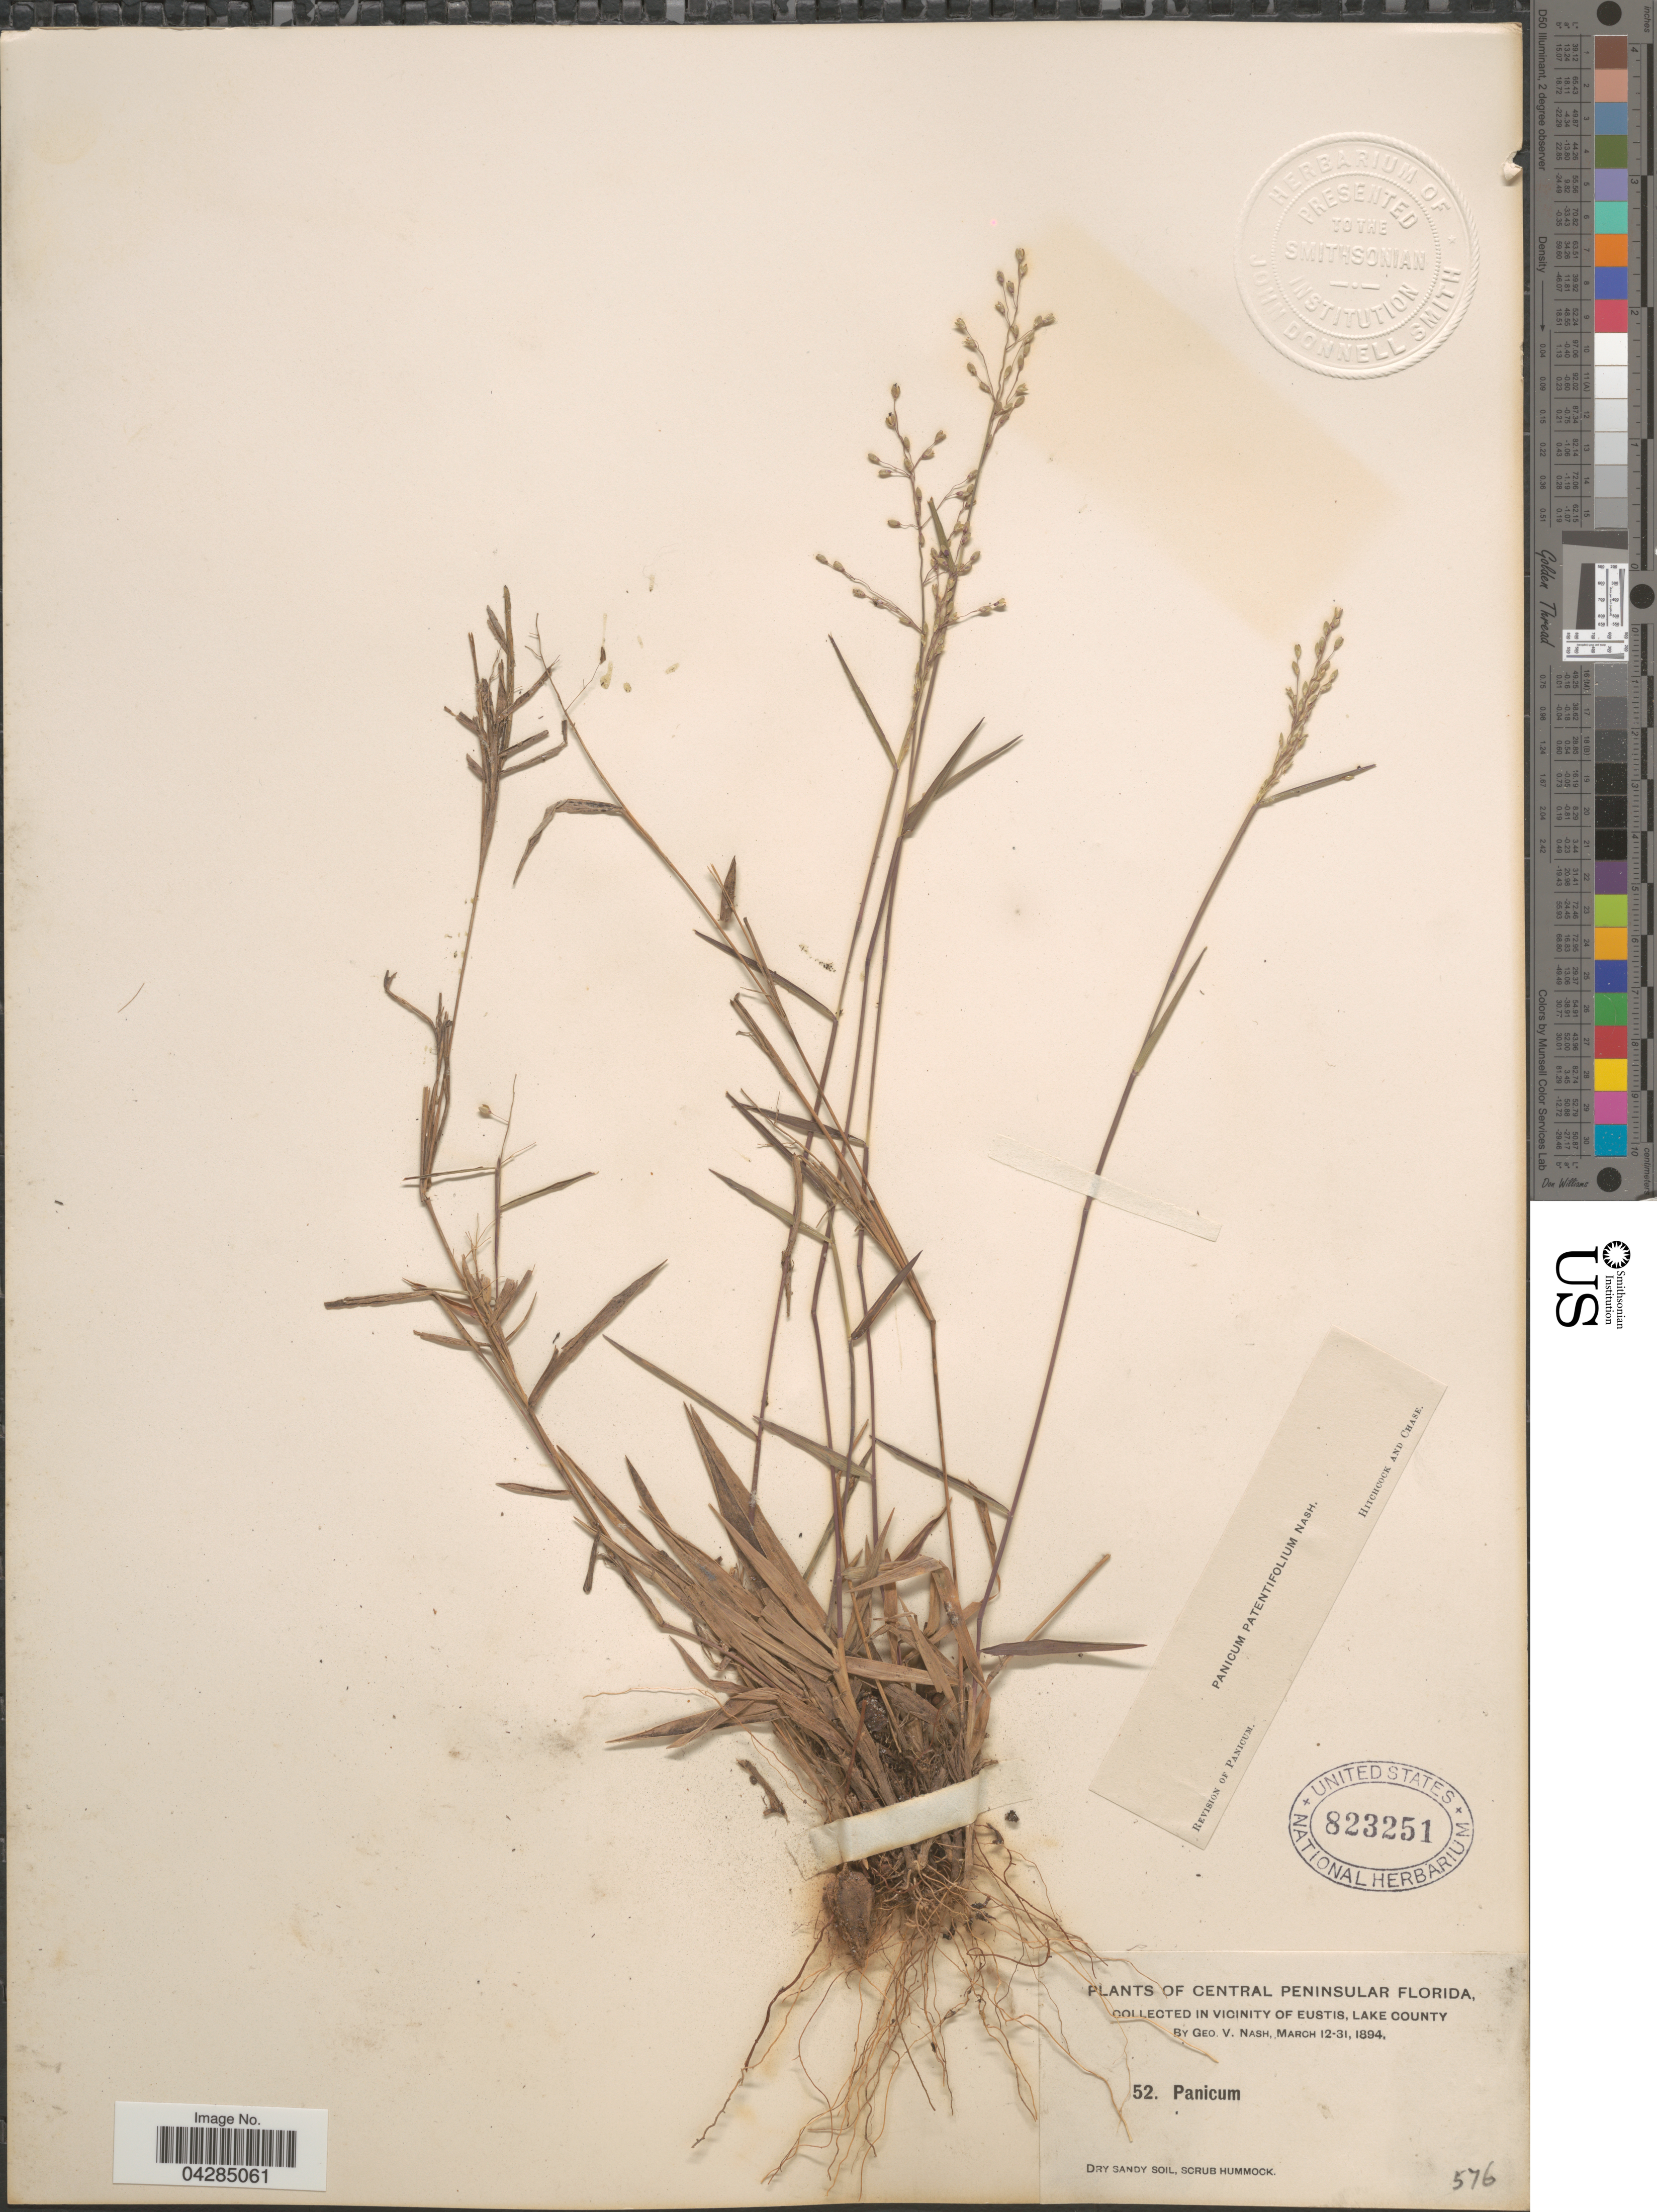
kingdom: Plantae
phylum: Tracheophyta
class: Liliopsida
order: Poales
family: Poaceae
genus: Dichanthelium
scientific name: Dichanthelium portoricense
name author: (Desv. ex Ham.) B.F. Hansen & Wunderlin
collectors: G. V. Nash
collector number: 52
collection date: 1894-03-12/1894-03-31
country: United States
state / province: Florida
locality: Central Peninsular Florida, in vicinity of Eustis, Lake County.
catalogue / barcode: US 823251